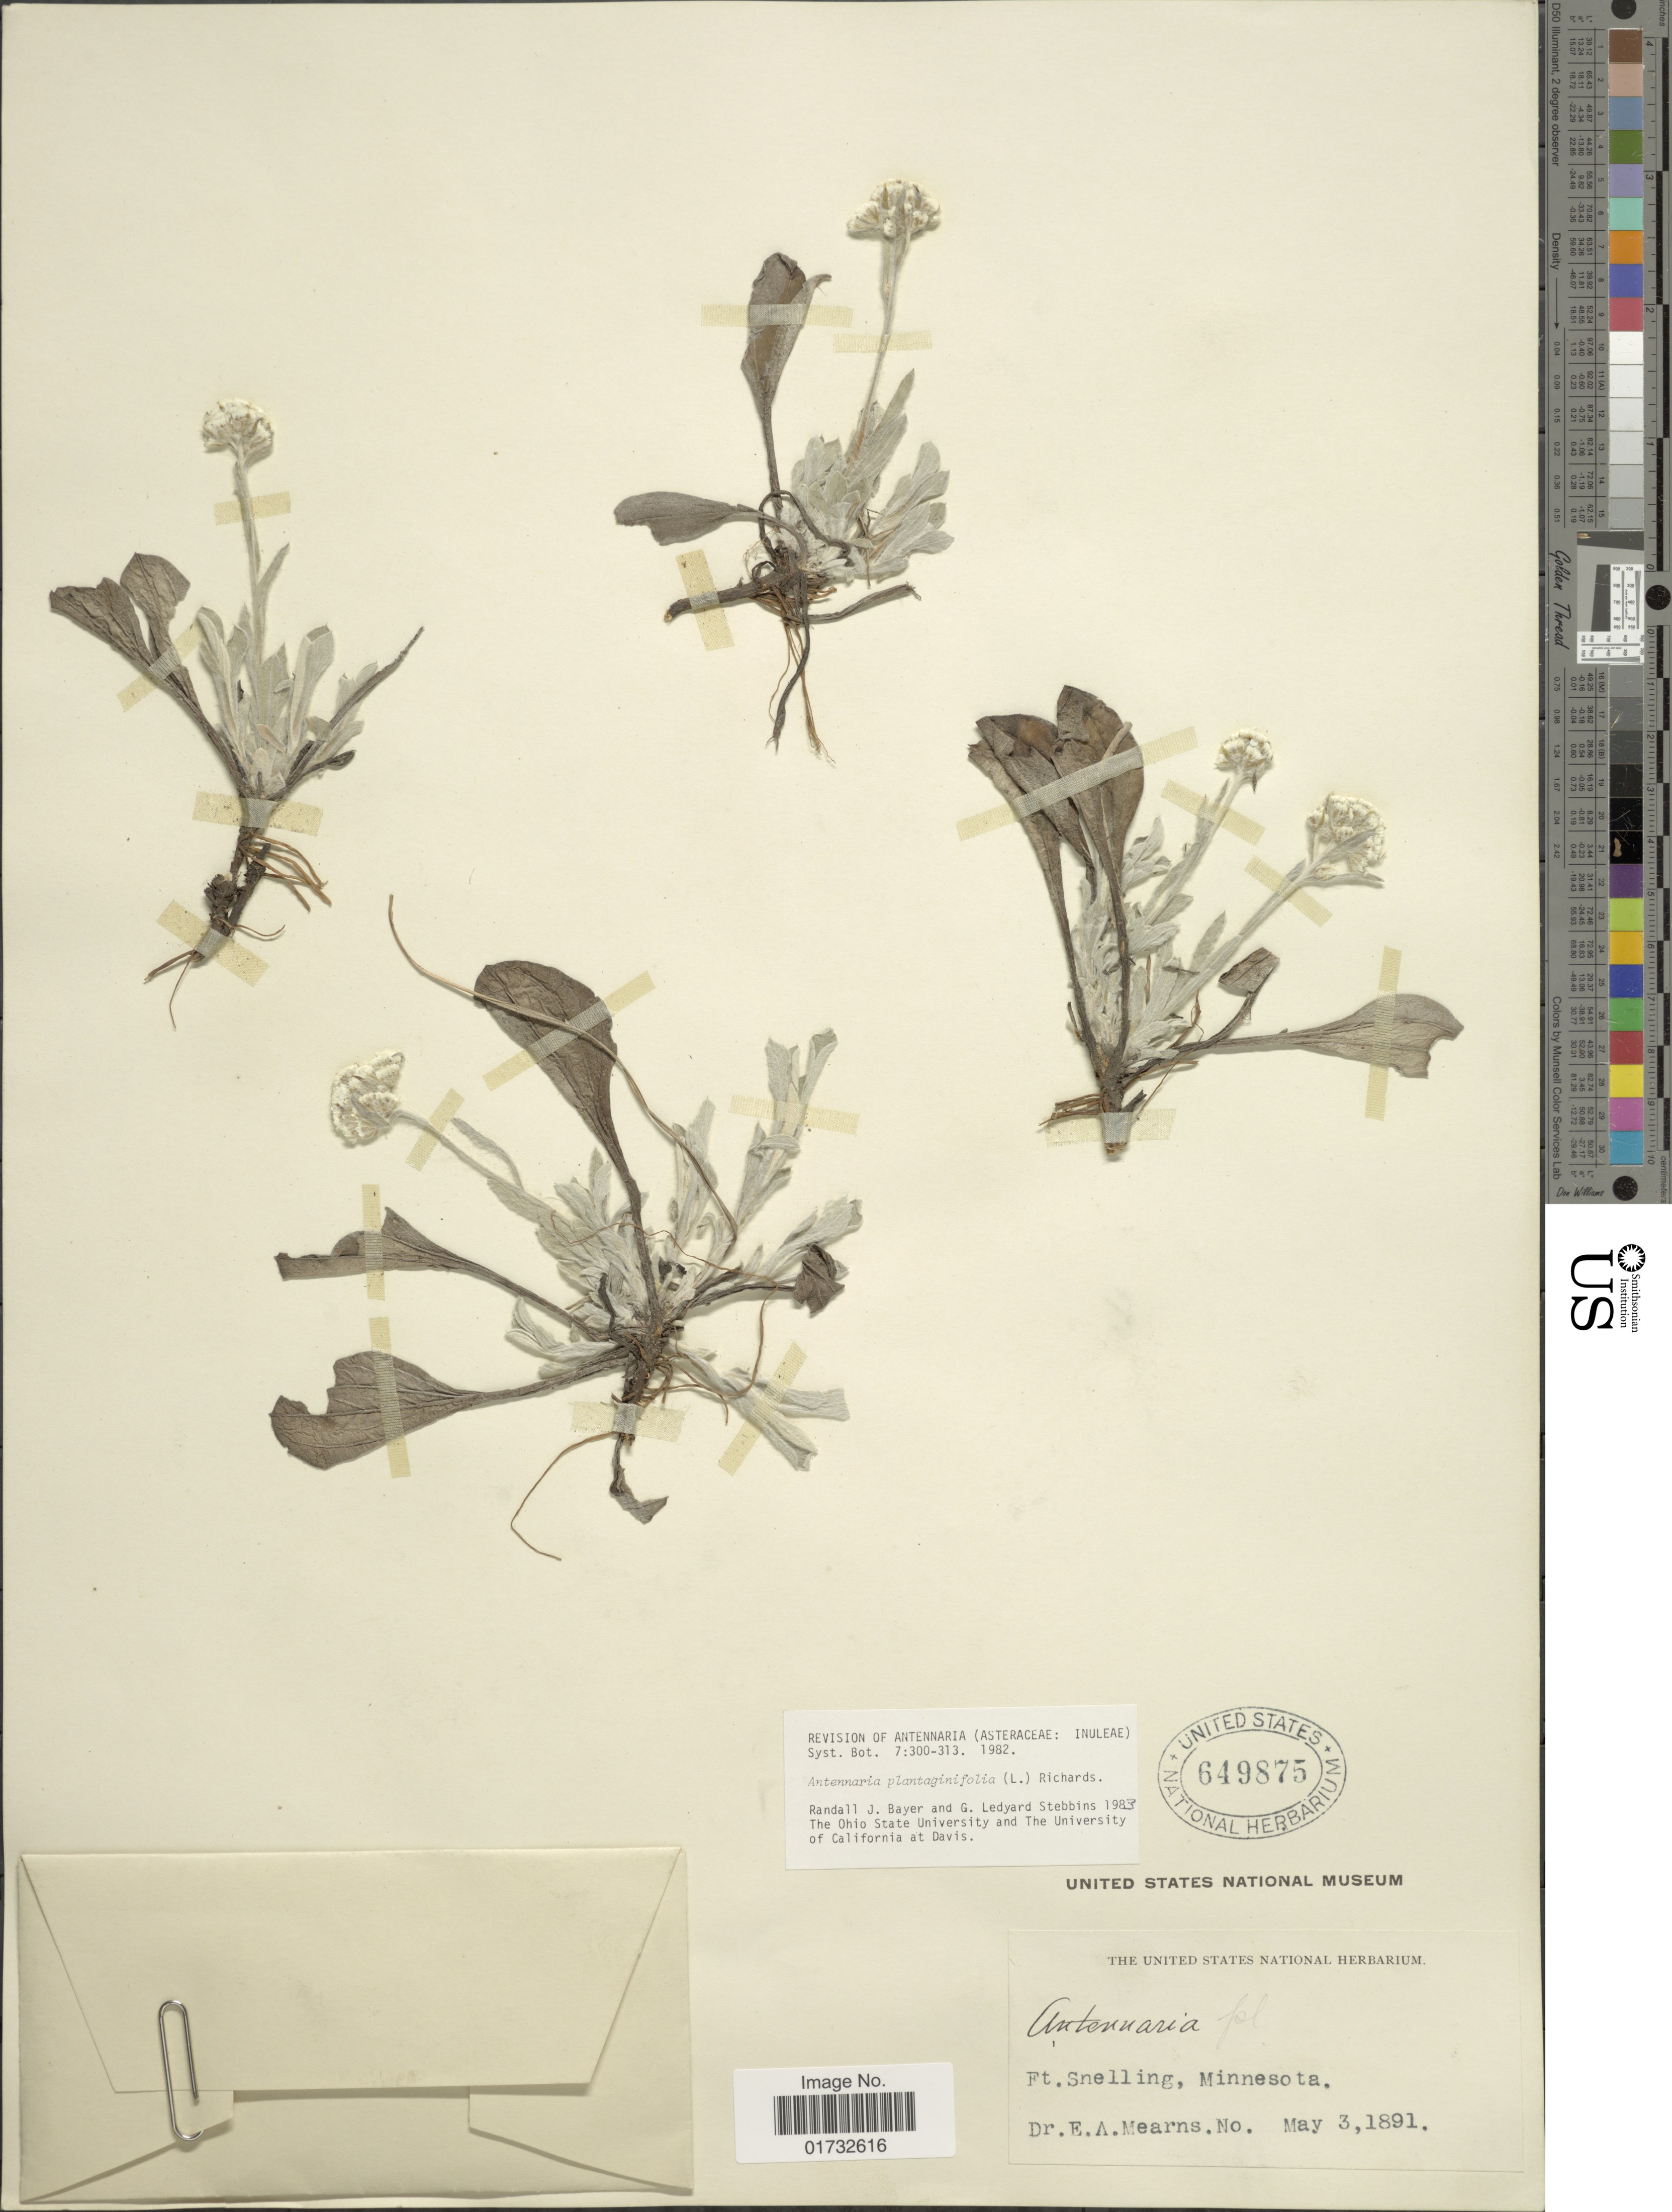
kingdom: Plantae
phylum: Tracheophyta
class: Magnoliopsida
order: Asterales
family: Asteraceae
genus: Antennaria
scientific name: Antennaria plantaginifolia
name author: (L.) Richardson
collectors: E. A. Mearns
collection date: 1891-05-03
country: United States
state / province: Minnesota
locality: Ft. Snelling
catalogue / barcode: US 649875